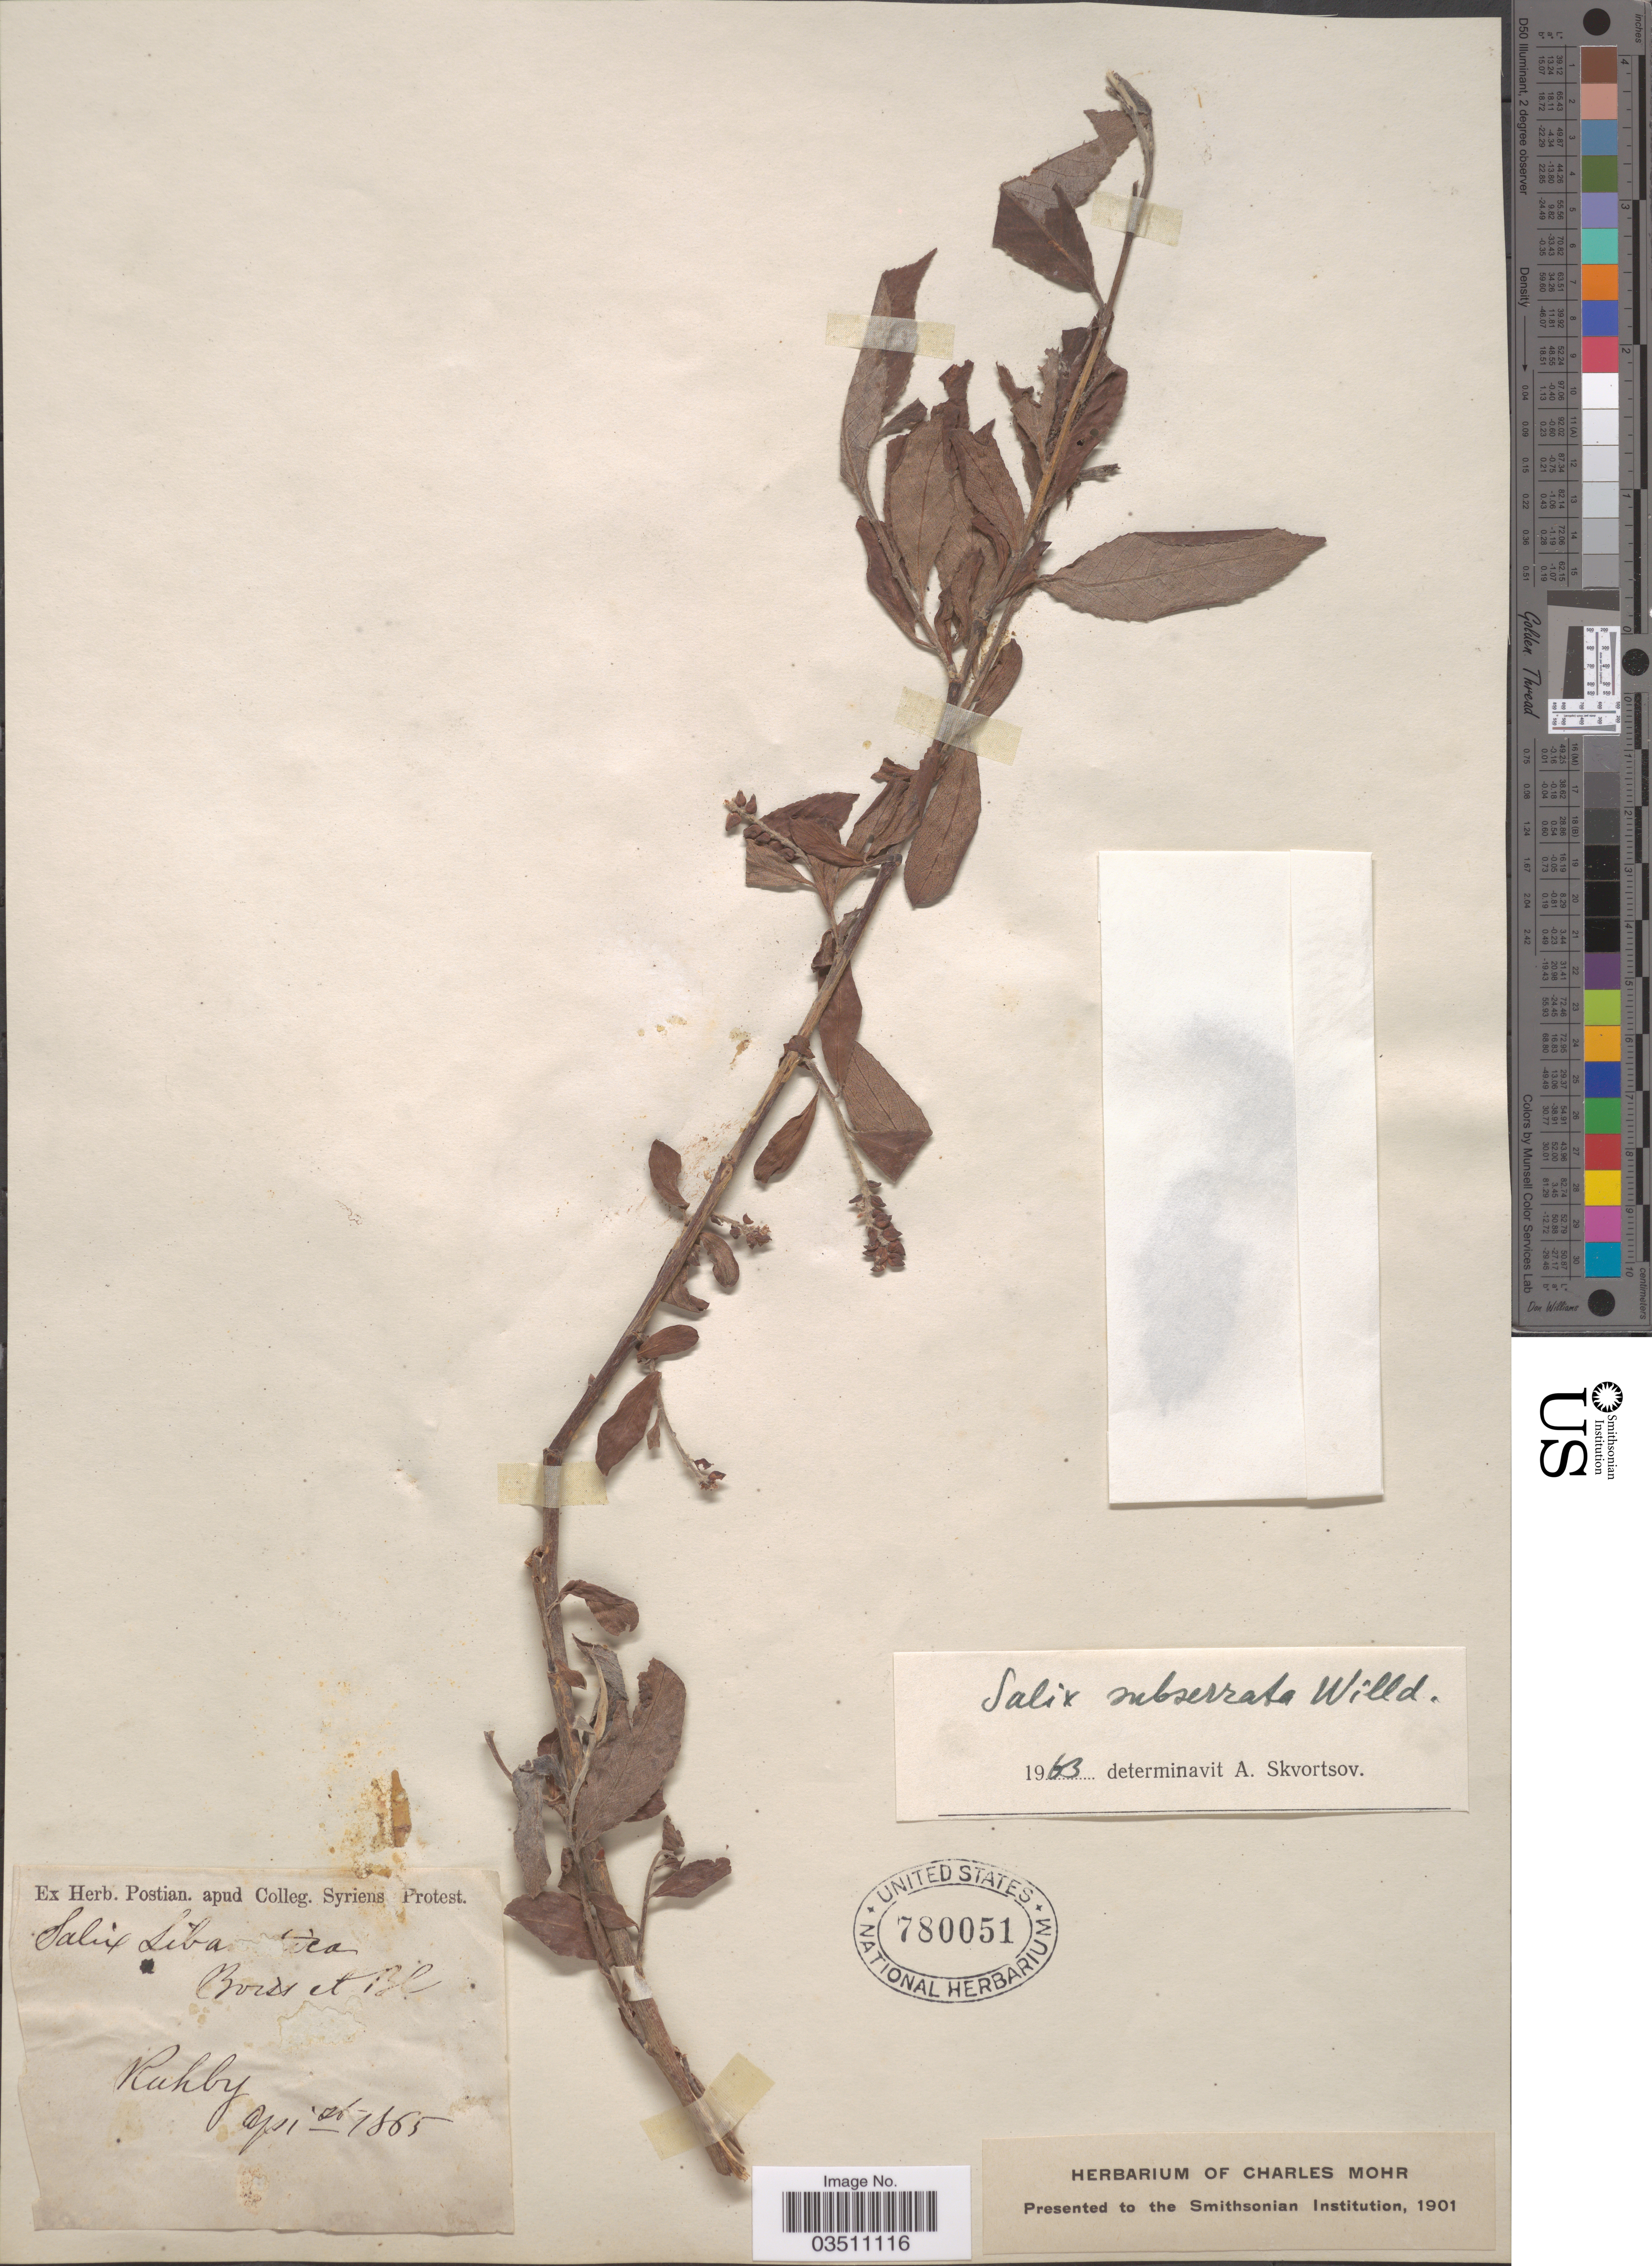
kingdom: Plantae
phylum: Tracheophyta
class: Magnoliopsida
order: Malpighiales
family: Salicaceae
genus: Salix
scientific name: Salix subserrata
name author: Willd.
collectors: ex herb. Postian. apud Colleg. Syriens. Protest. USE "Fannie P. A. Shepard" (10308853) AS PRIMARY COLLECTOR INSTEAD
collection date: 1865-04-26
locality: Ruhby.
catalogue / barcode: US 780051